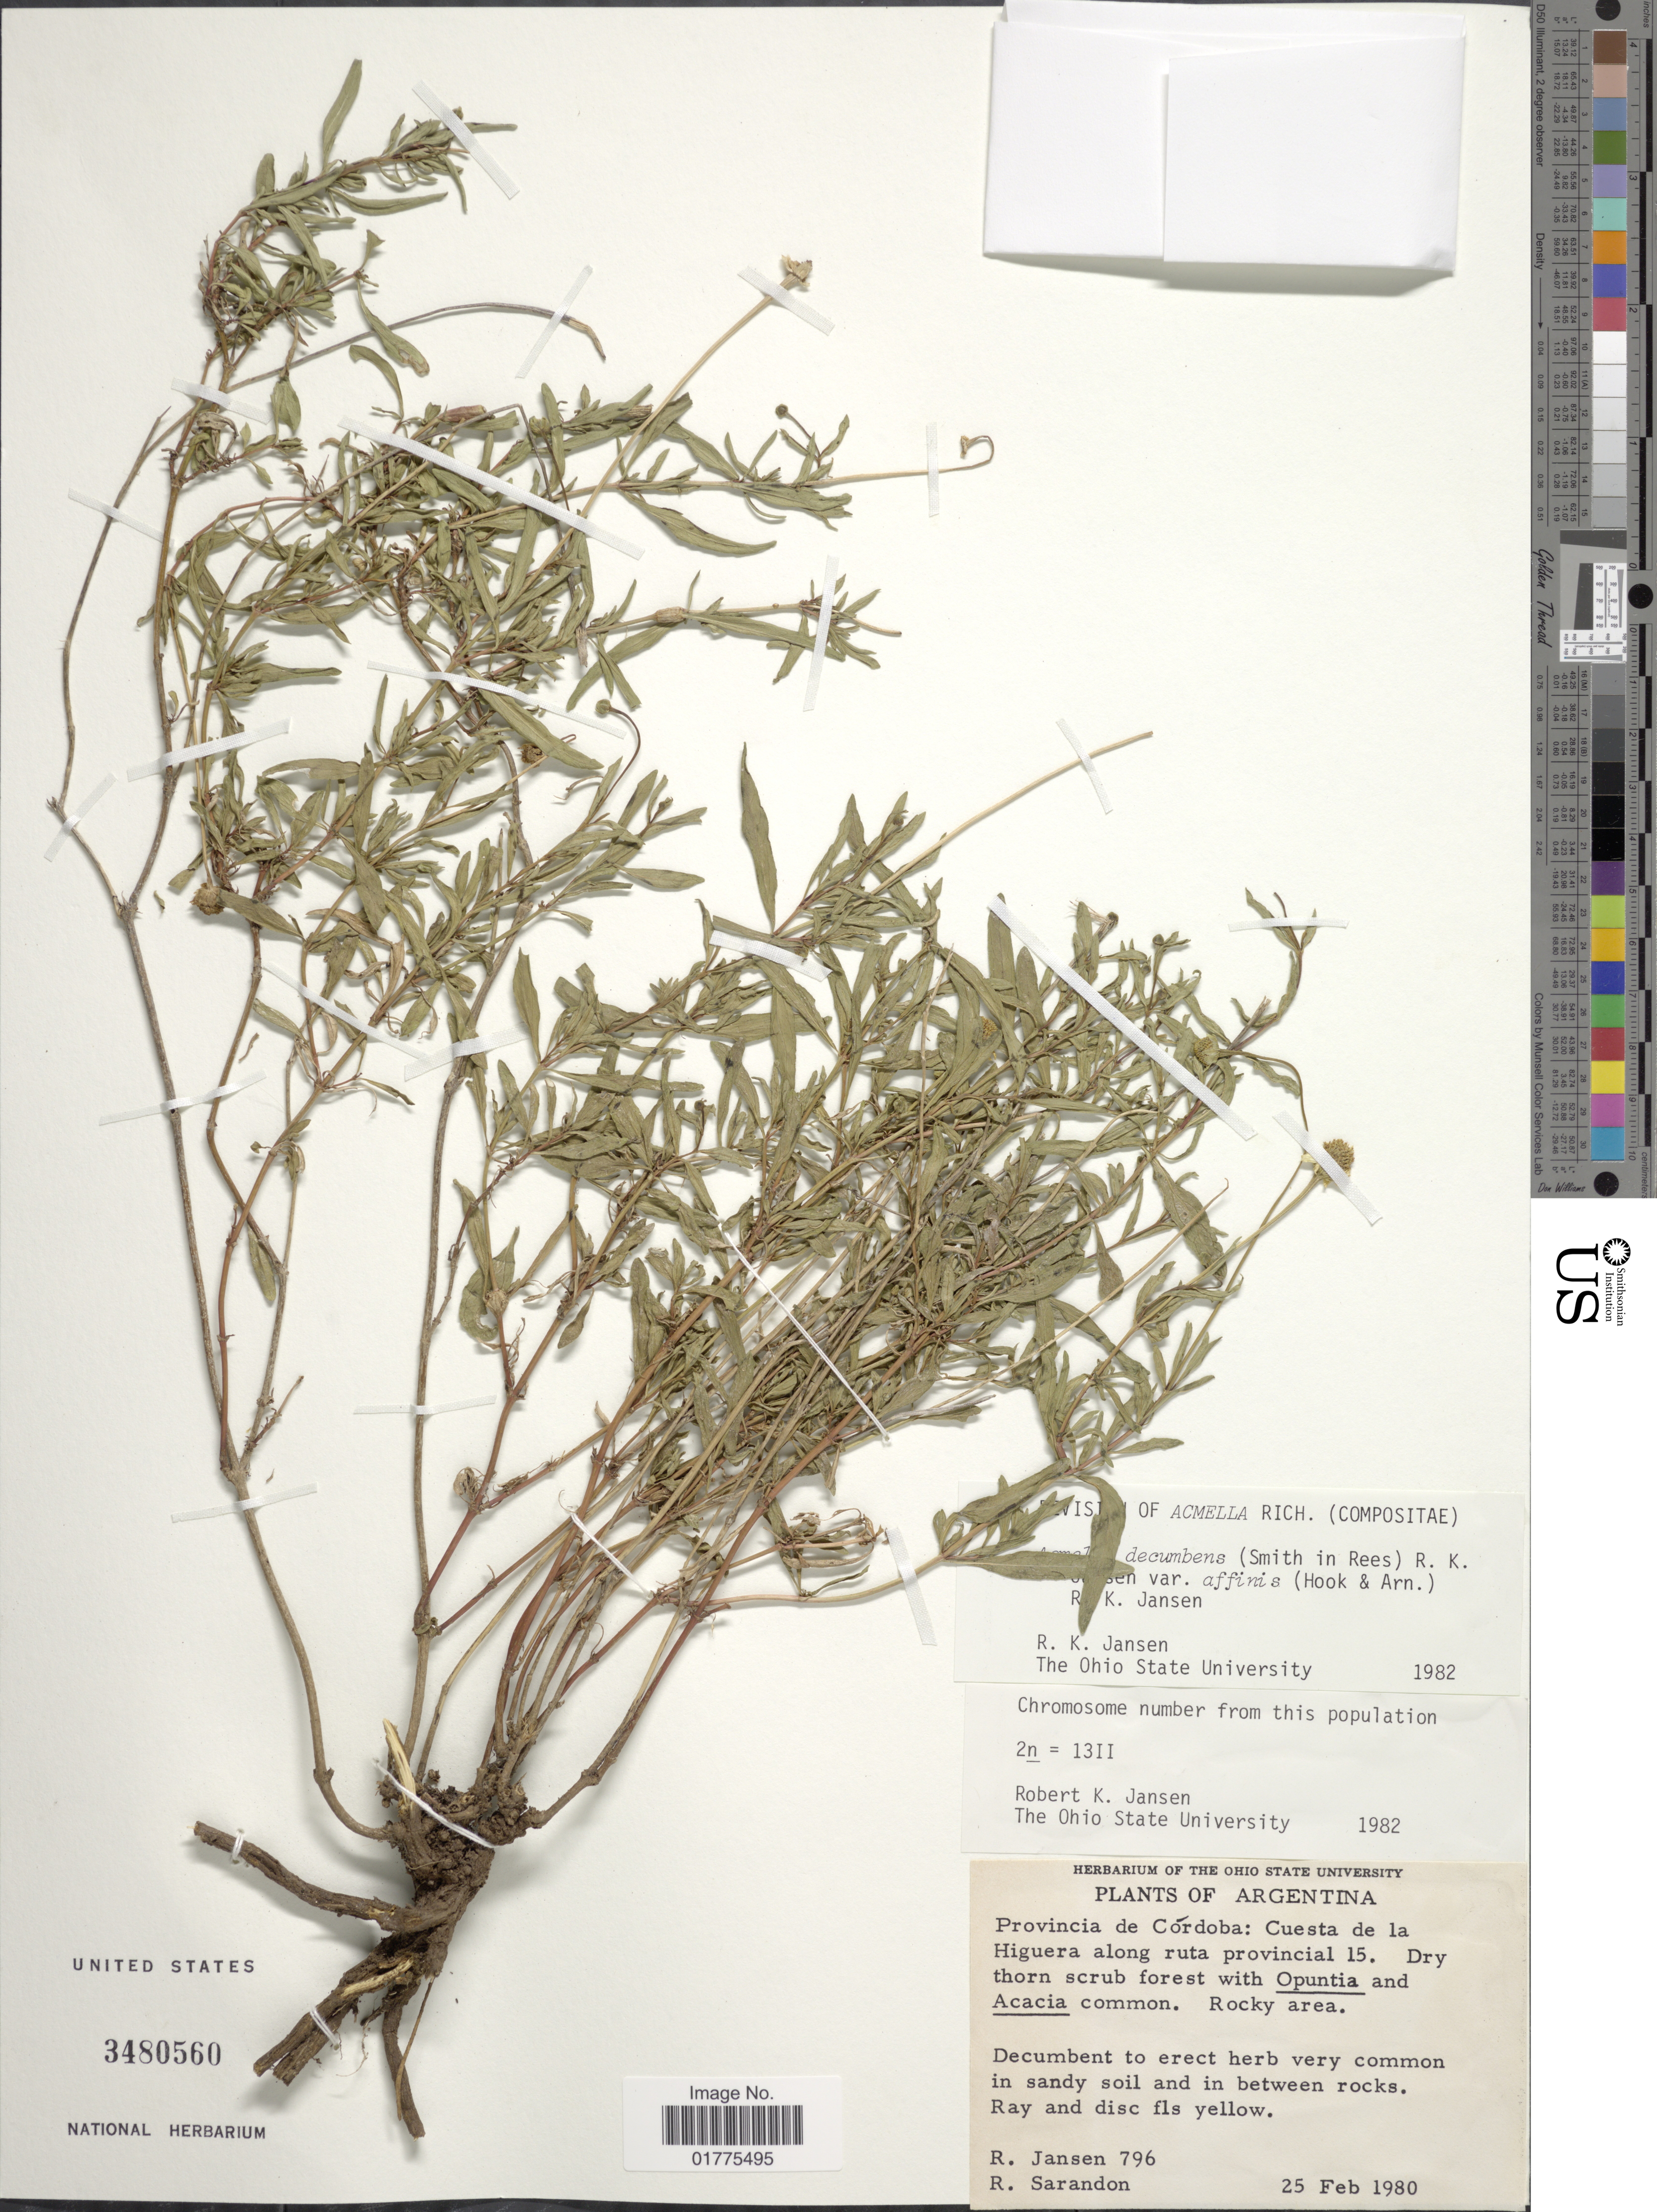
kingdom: Plantae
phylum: Tracheophyta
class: Magnoliopsida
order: Asterales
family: Asteraceae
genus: Acmella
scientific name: Acmella decumbens var. affinis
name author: Hook. & Arn.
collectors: R. K. Jansen & R. Sarandon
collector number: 796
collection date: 1980-02-25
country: Argentina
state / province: Cordoba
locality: Cuesta de la Higuera along ruta provincial 15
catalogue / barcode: US 3480560